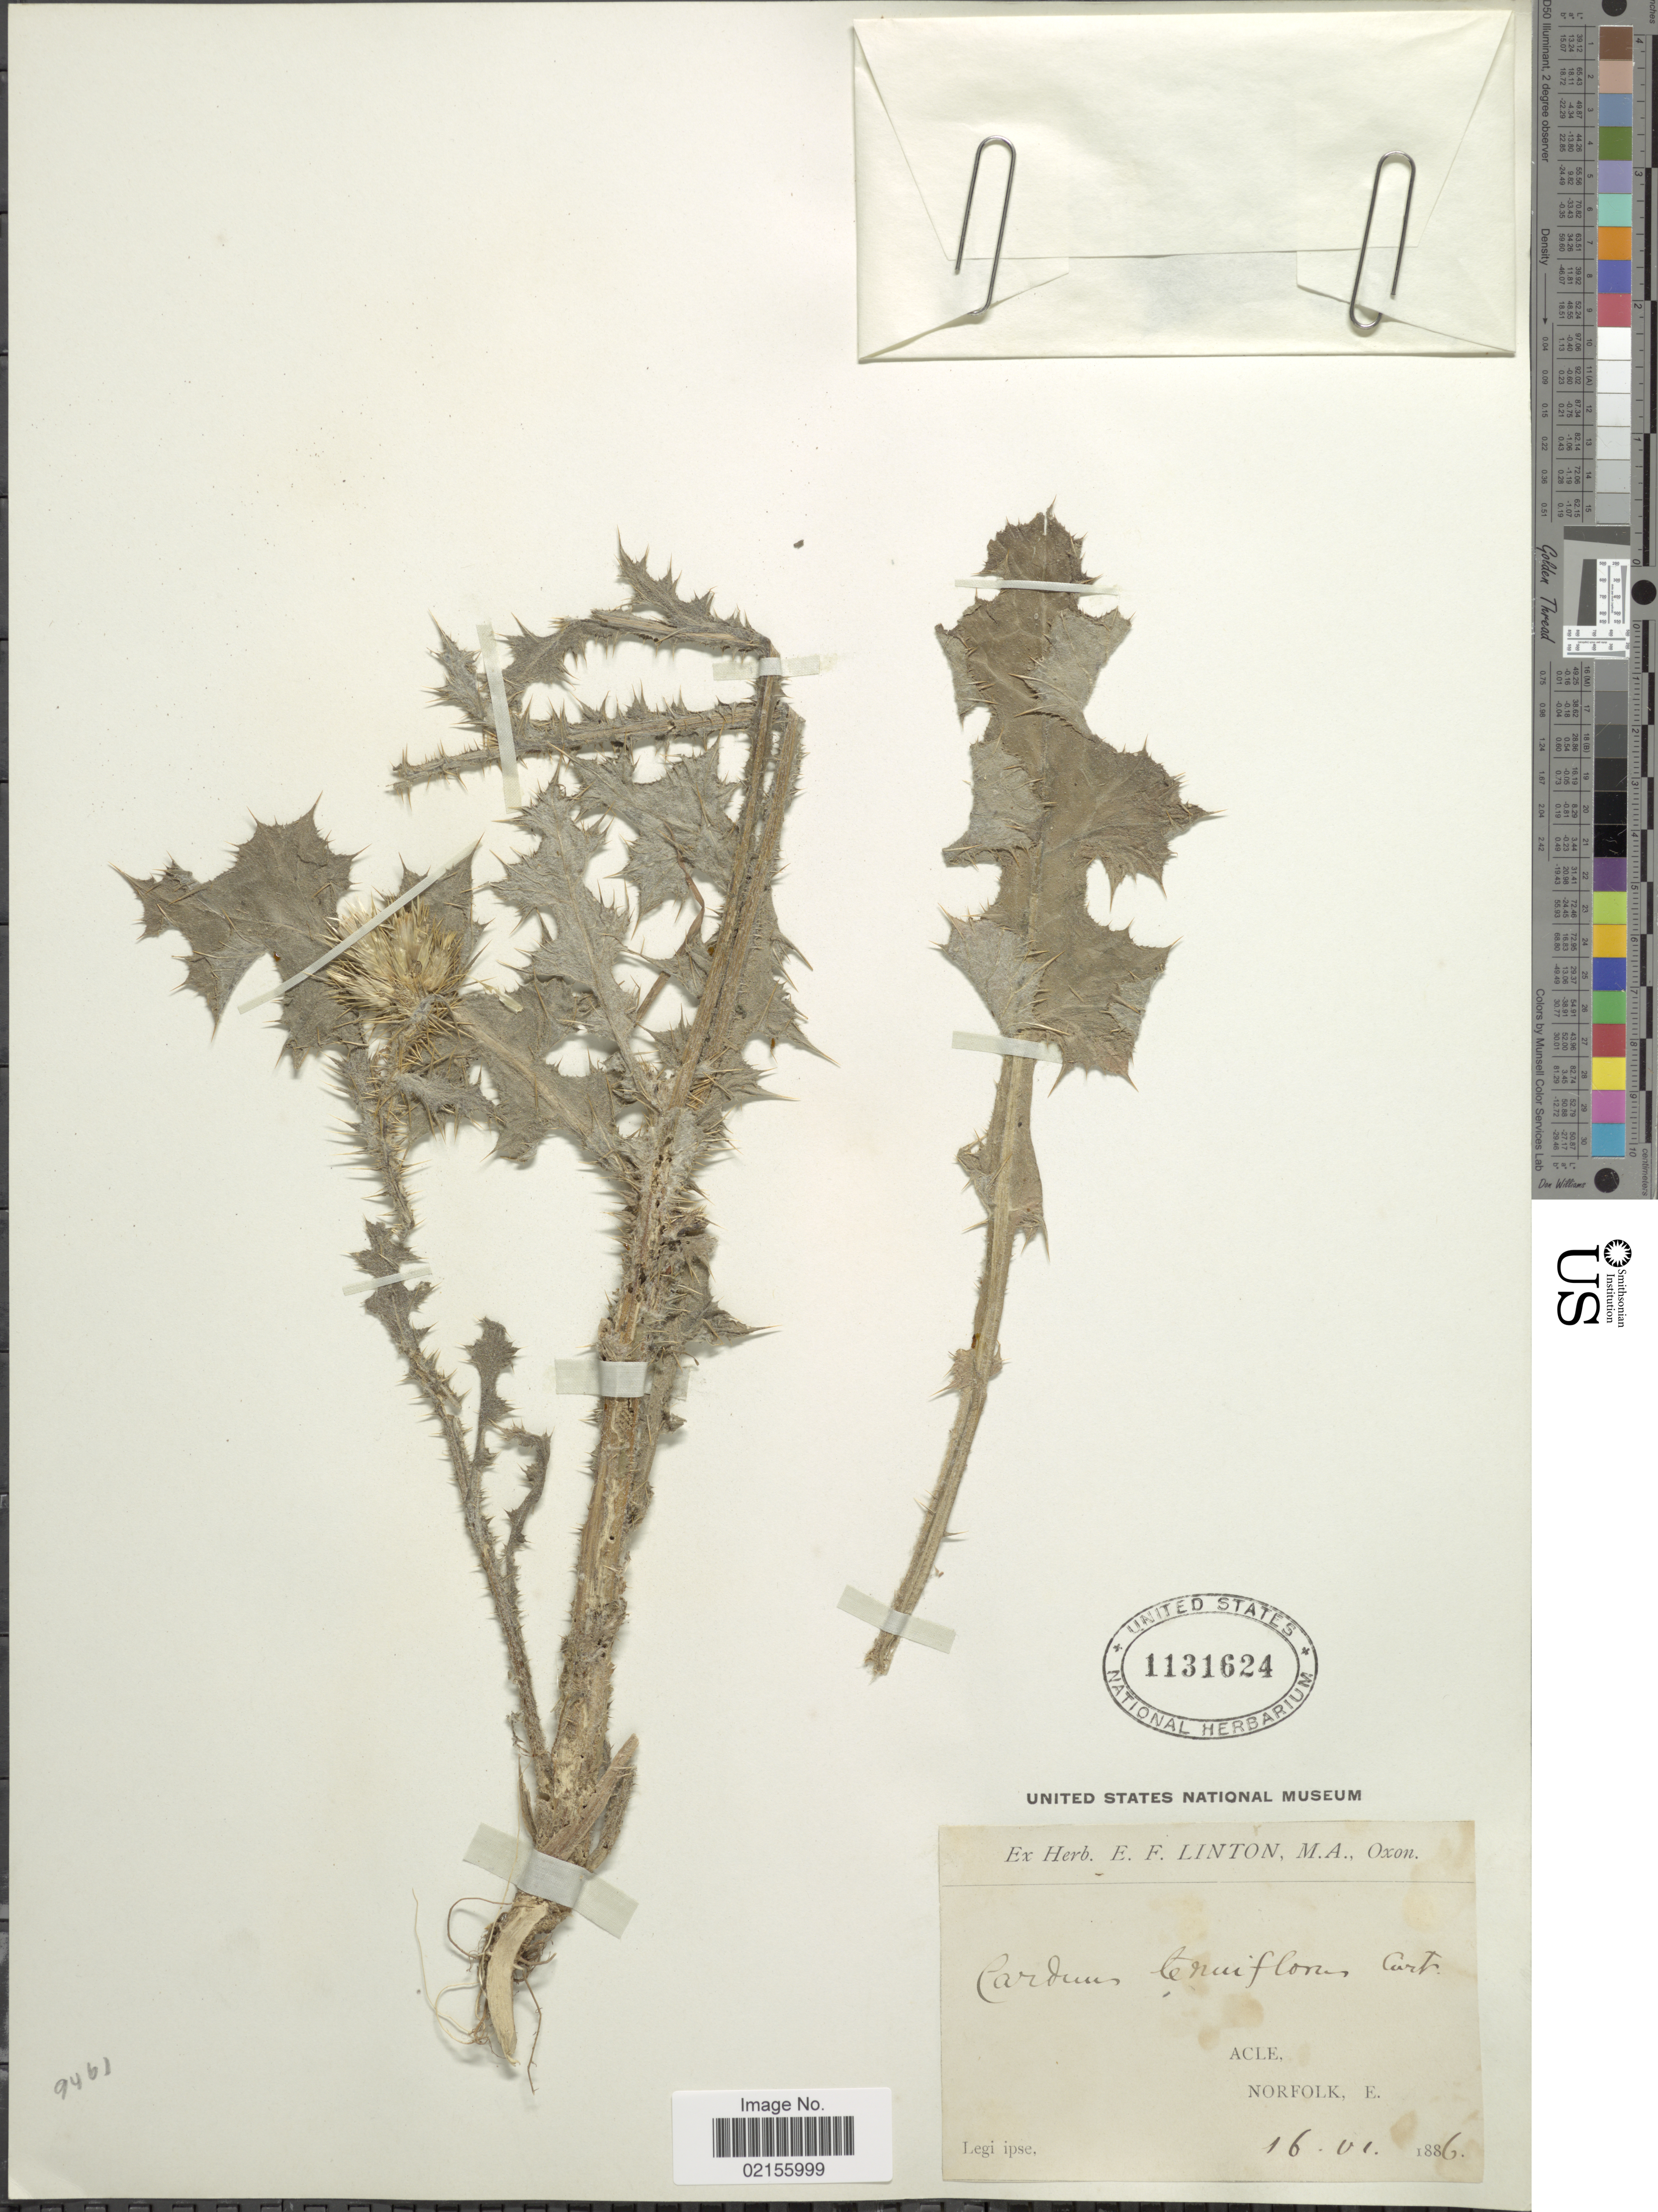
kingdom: Plantae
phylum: Tracheophyta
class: Magnoliopsida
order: Asterales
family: Asteraceae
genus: Carduus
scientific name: Carduus tenuiflorus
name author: Curtis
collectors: E. Linton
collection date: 1886-06-16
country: Australia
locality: Acle, Norfolk, E.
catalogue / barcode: US 1131624